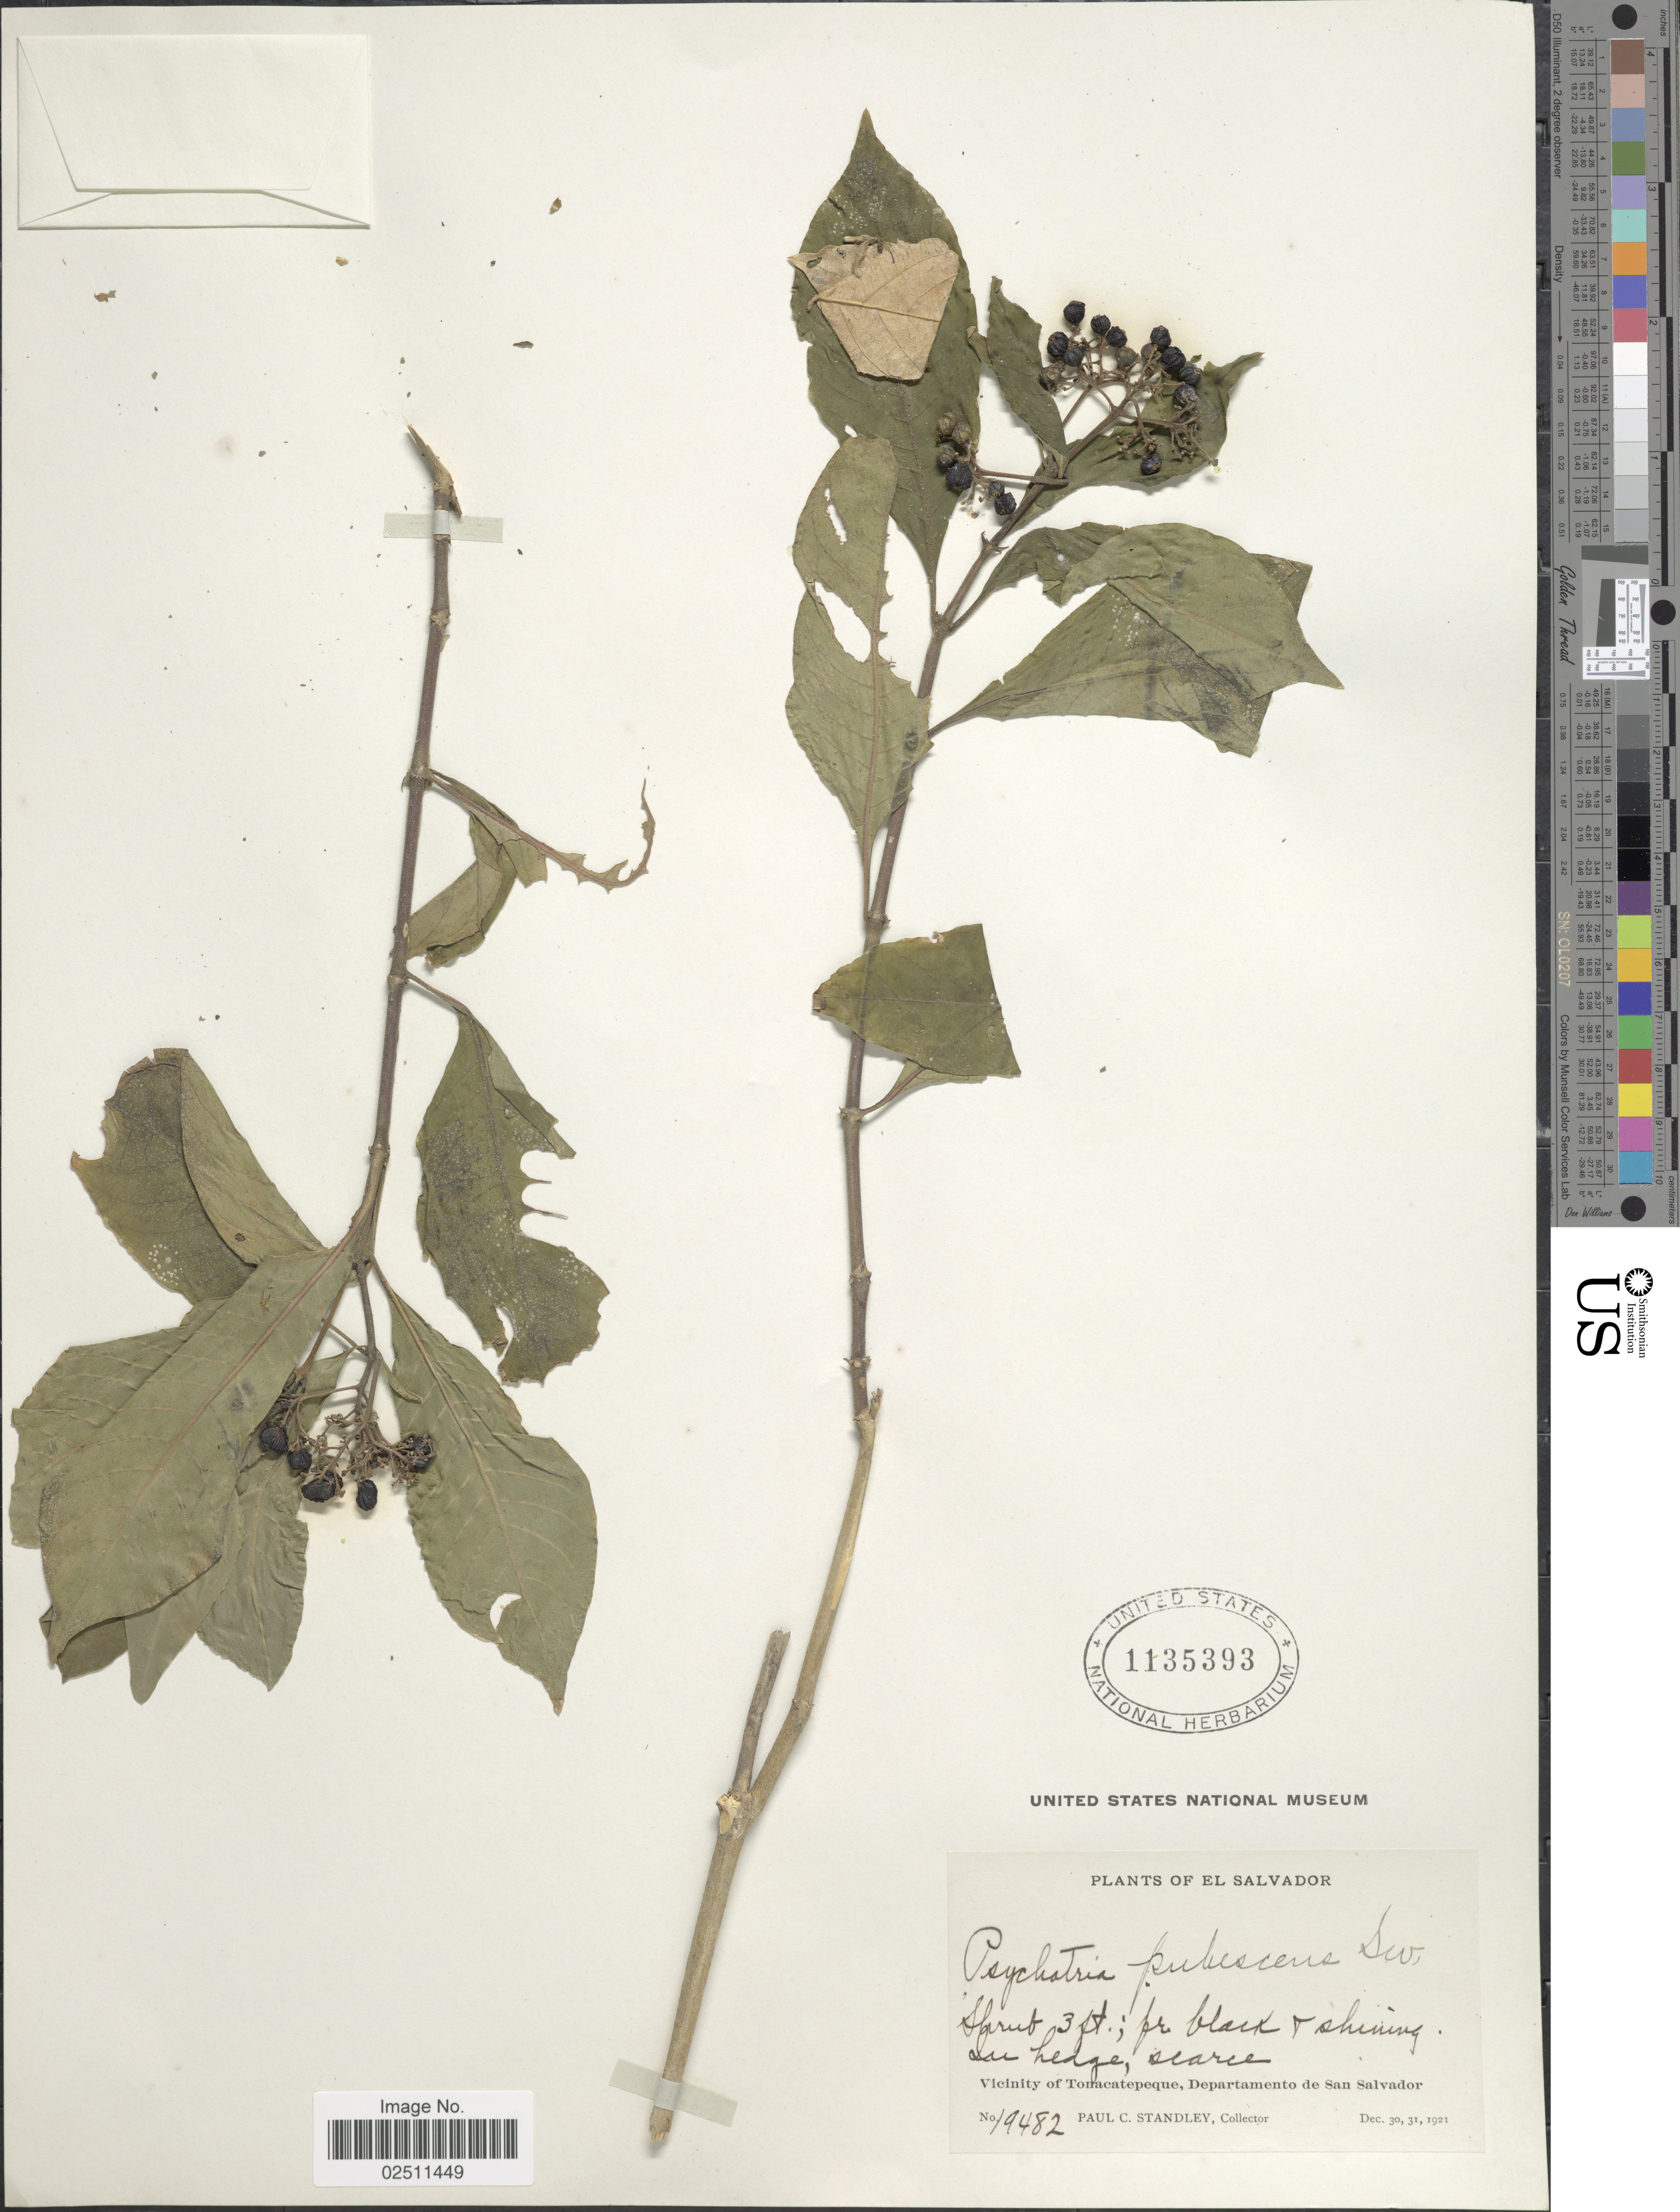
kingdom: Plantae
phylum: Tracheophyta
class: Magnoliopsida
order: Gentianales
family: Rubiaceae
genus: Psychotria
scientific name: Psychotria pubescens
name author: Sw.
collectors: P. C. Standley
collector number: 19482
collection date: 1921-12-30/1921-12-31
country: El Salvador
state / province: San Salvador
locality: Vicinity of Tonacatepeque, Departamento de San Salvador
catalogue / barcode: US 1135393